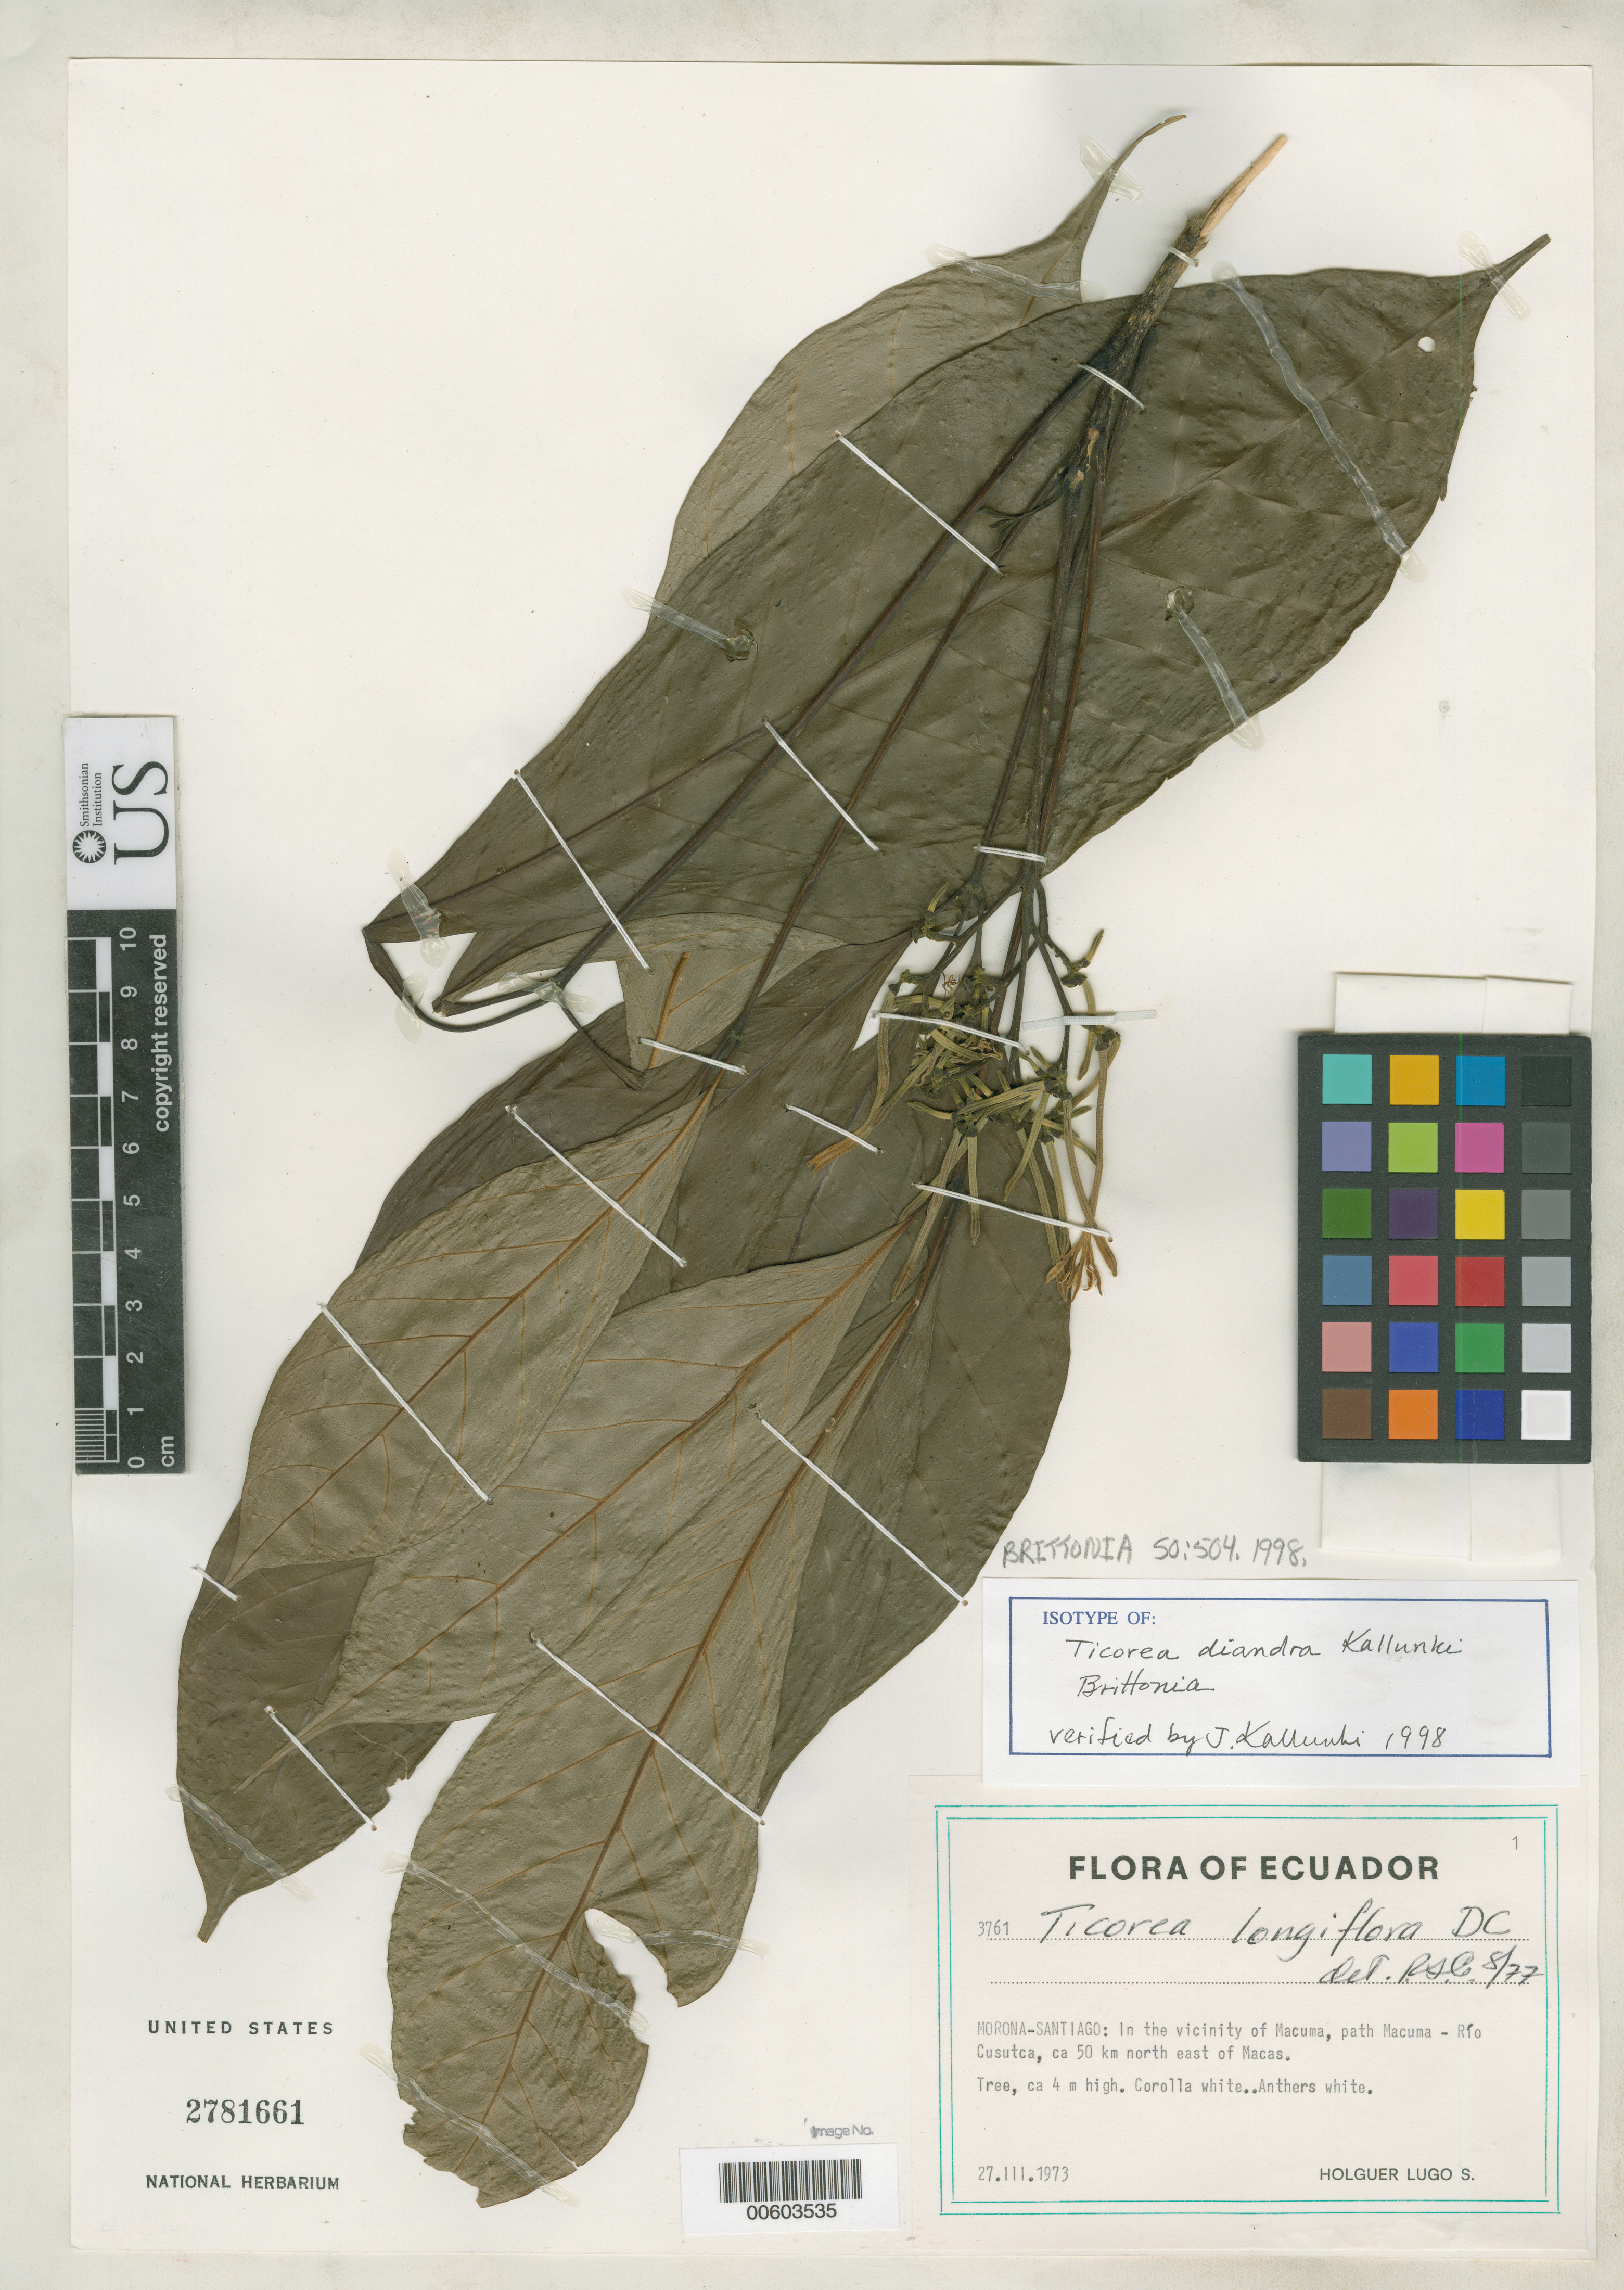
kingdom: Plantae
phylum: Tracheophyta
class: Magnoliopsida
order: Sapindales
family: Rutaceae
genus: Ticorea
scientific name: Ticorea diandra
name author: Kallunki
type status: Isotype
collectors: H. Lugo S.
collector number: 3761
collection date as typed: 27 Mar 1973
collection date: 1973-03-27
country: Ecuador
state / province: Morona-Santiago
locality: Vicinity of Macuma, path Macuma-Rio Cusutca, ca. 50 km NE of Macas.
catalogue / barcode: US 2781661